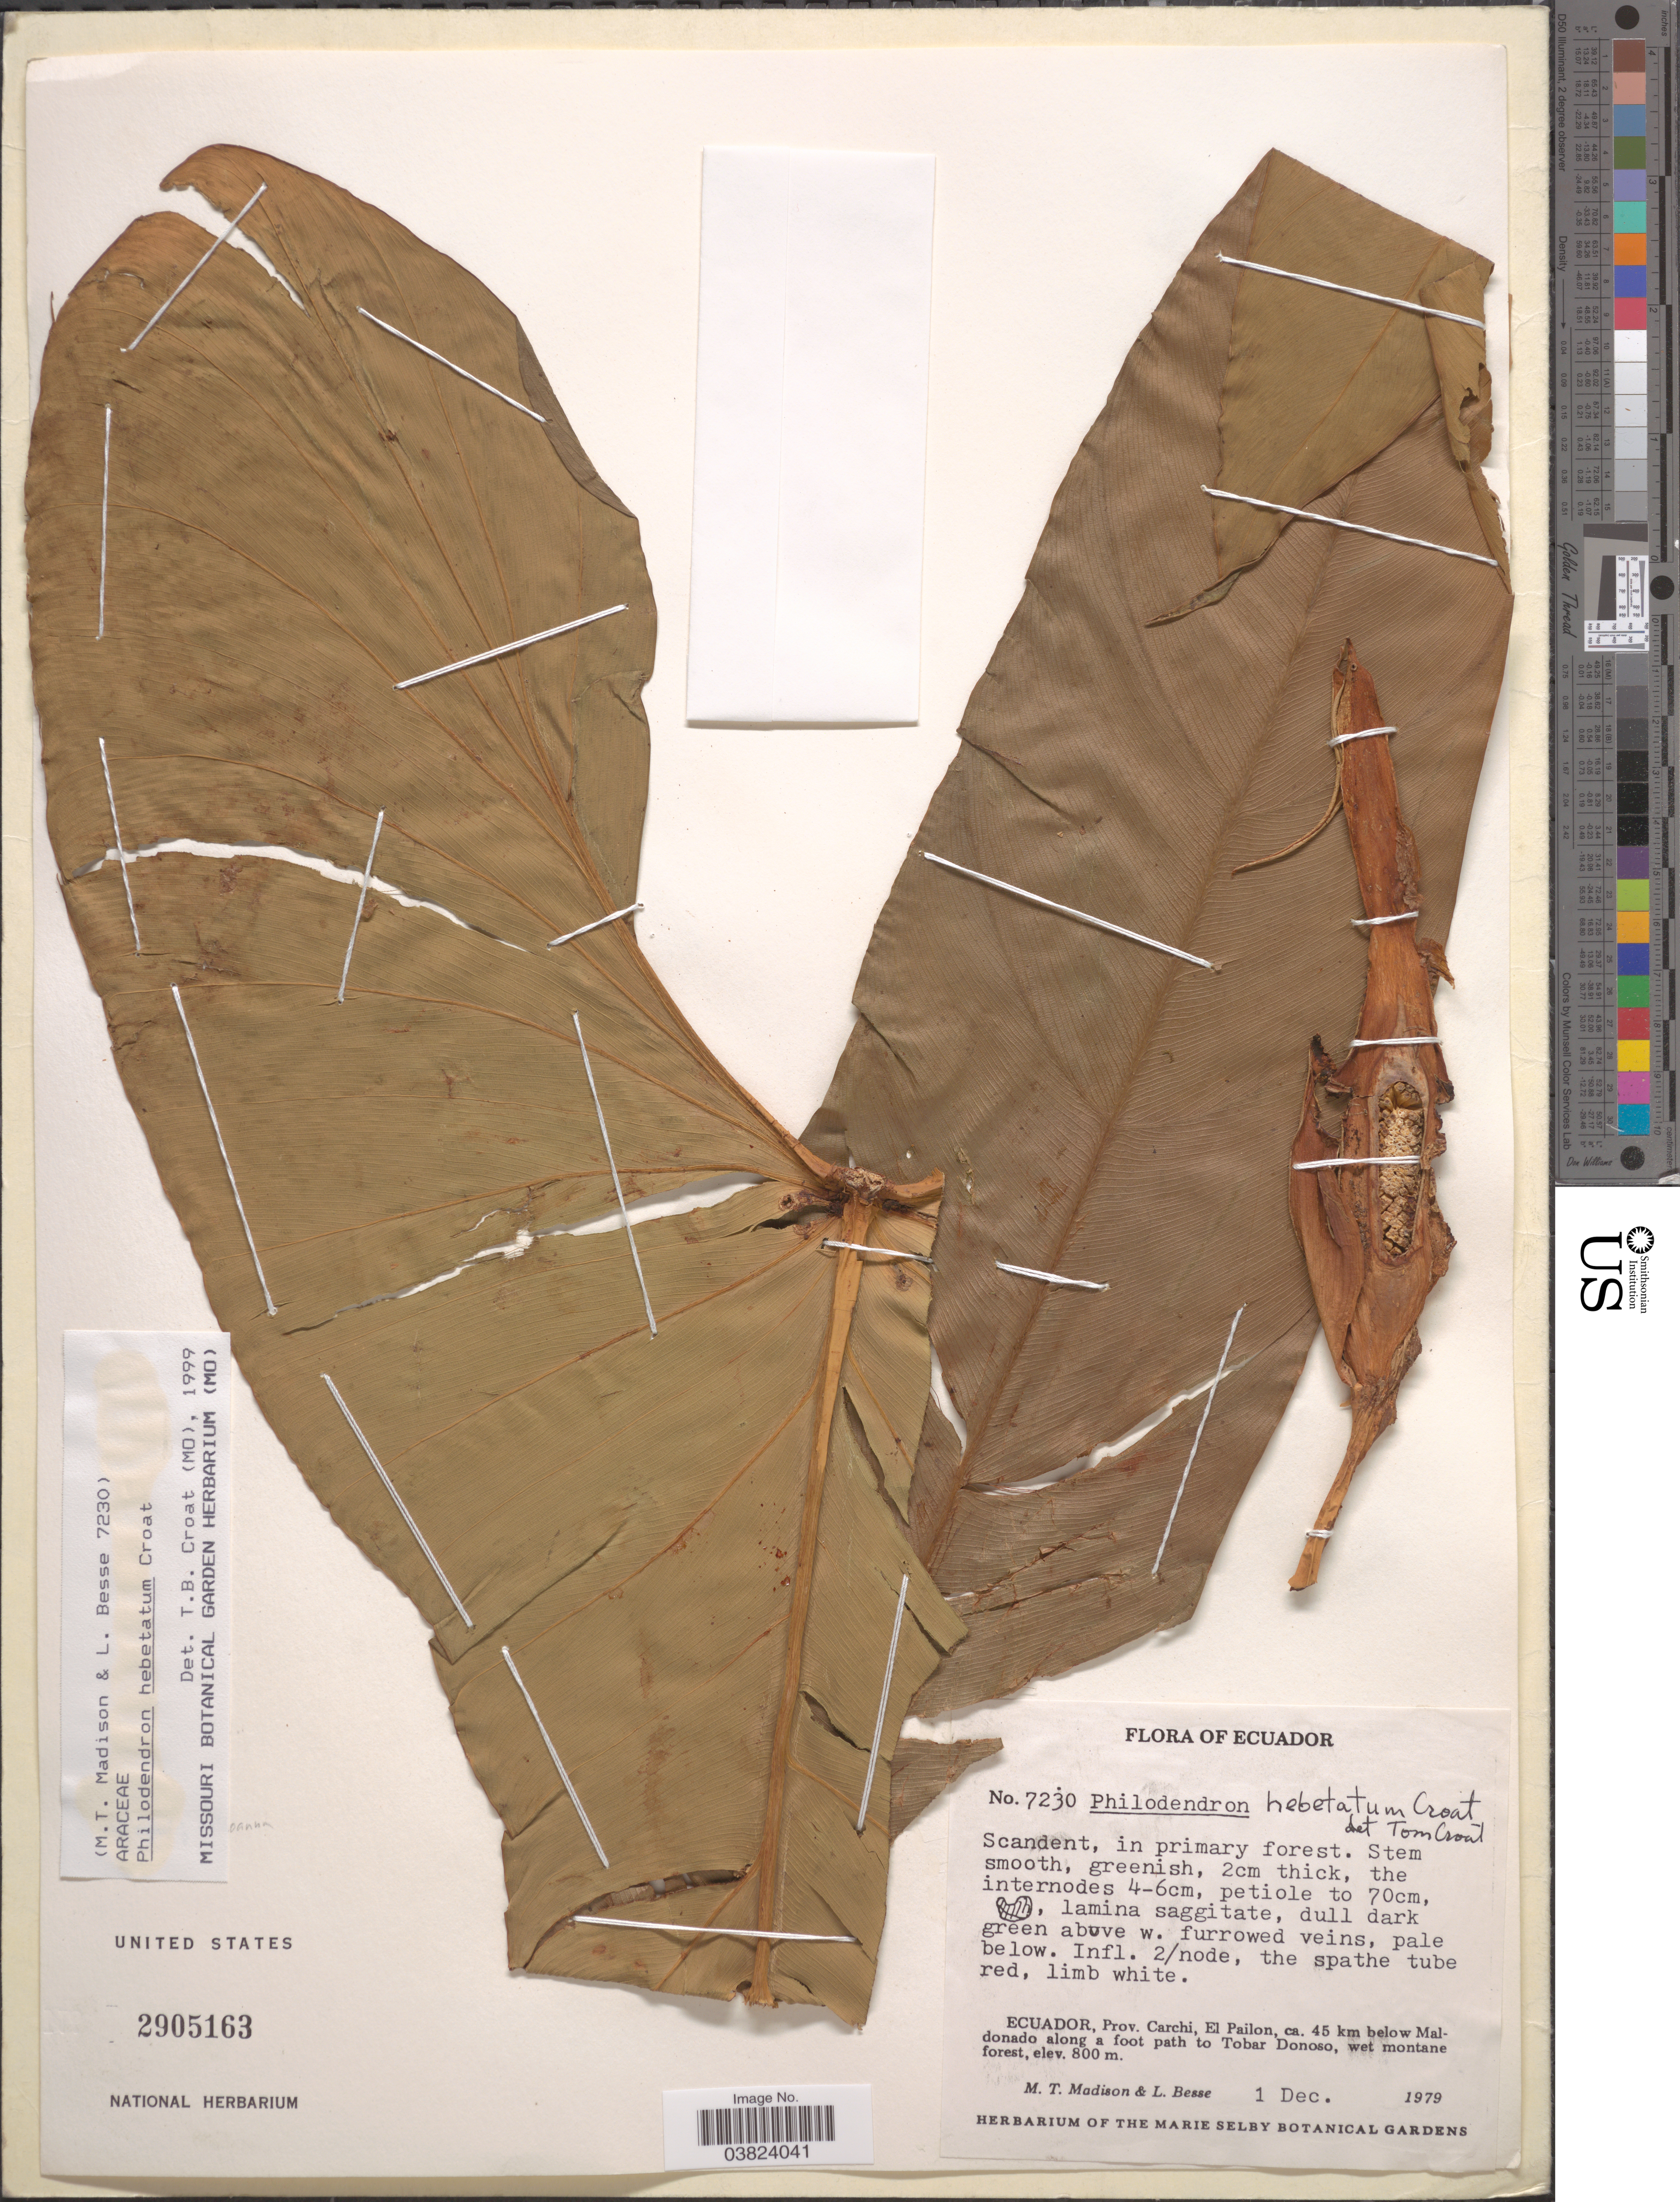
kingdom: Plantae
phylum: Tracheophyta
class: Liliopsida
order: Alismatales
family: Araceae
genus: Philodendron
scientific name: Philodendron hebetatum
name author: Croat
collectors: M. T. Madison & L. Besse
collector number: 7230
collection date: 1979-12-01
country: Ecuador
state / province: Carchi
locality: El Pailon, ca. 45 km below Maldonado, along a foot path to Tobar Donoso.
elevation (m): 800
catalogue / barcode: US 2905163